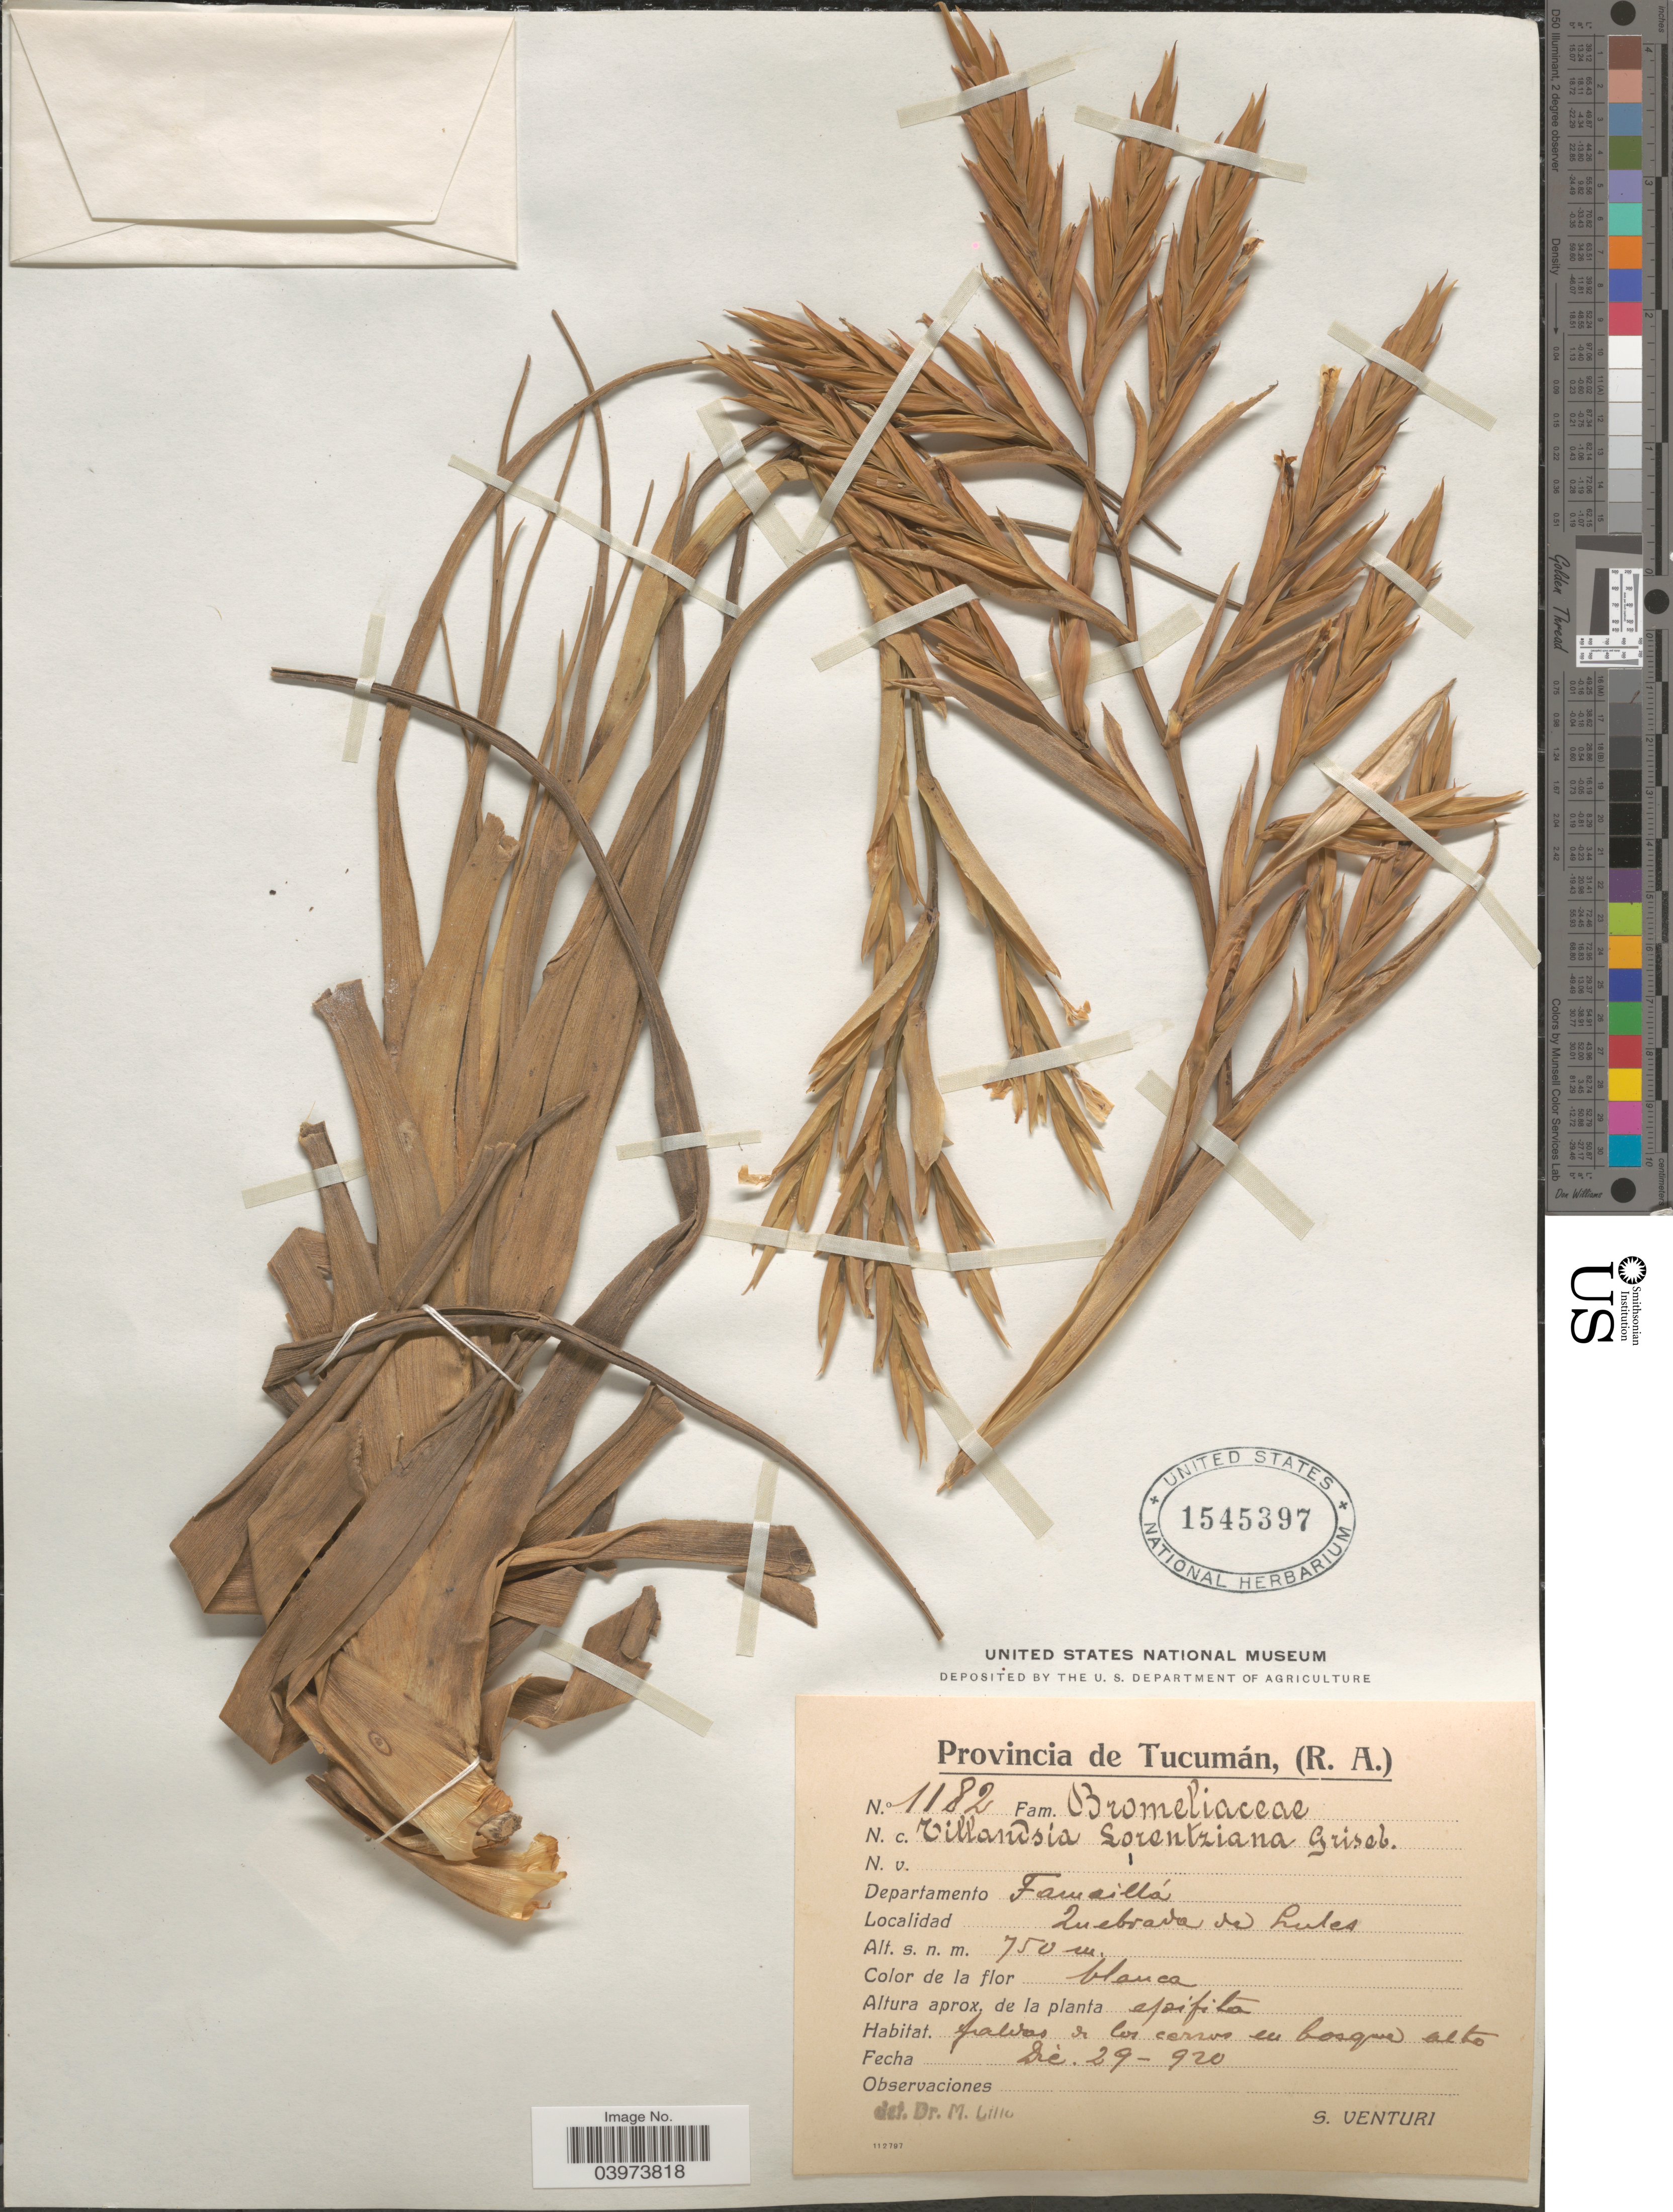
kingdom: Plantae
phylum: Tracheophyta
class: Liliopsida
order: Poales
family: Bromeliaceae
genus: Tillandsia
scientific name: Tillandsia lorentziana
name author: Griseb.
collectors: S. Venturi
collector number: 1182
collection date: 1920-12-29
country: Argentina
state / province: Tucuman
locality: Departamento Famaillá. Quebrada de Lules.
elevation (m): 750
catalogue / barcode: US 1545397